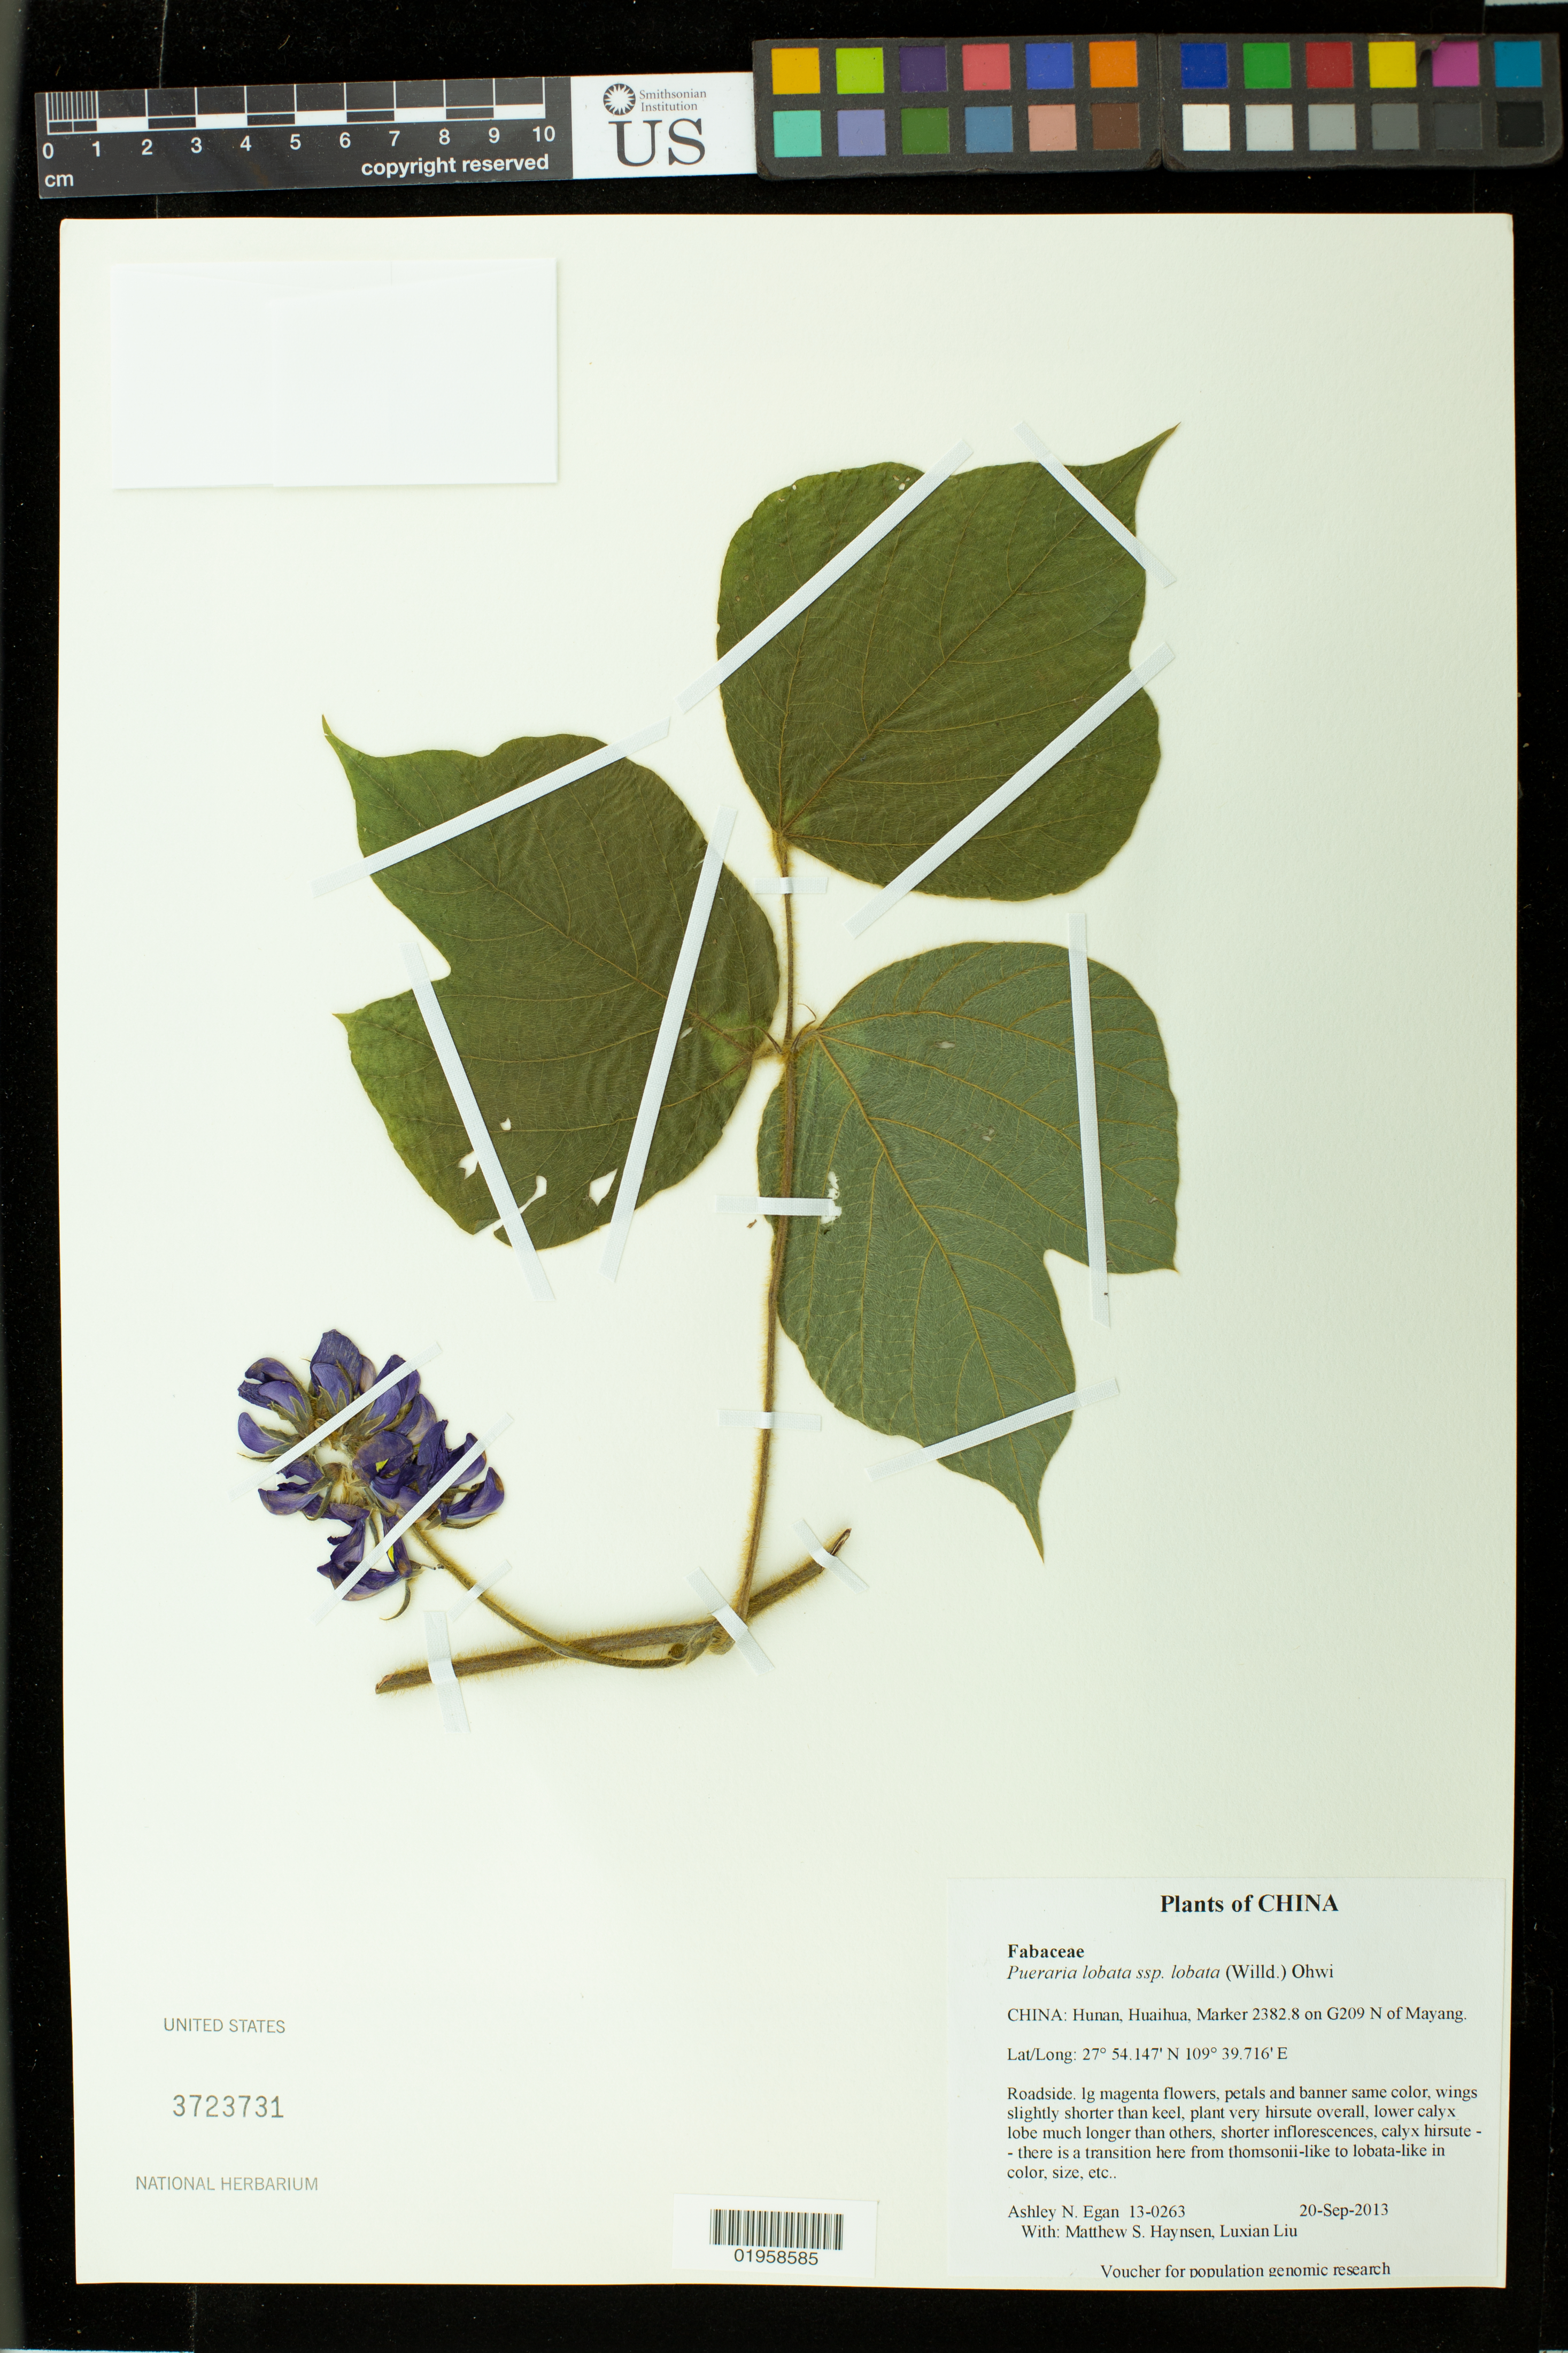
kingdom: Plantae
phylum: Tracheophyta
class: Magnoliopsida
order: Fabales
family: Fabaceae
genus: Pueraria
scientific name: Pueraria lobata subsp. lobata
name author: (Willd.) Ohwi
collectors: A. N. Egan, M. Hansen & L. Liu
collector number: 13-0263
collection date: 2013-09-20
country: China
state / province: Hunan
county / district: Huaihua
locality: Marker 2382.8 on G209 N of Mayang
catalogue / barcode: US 3723731